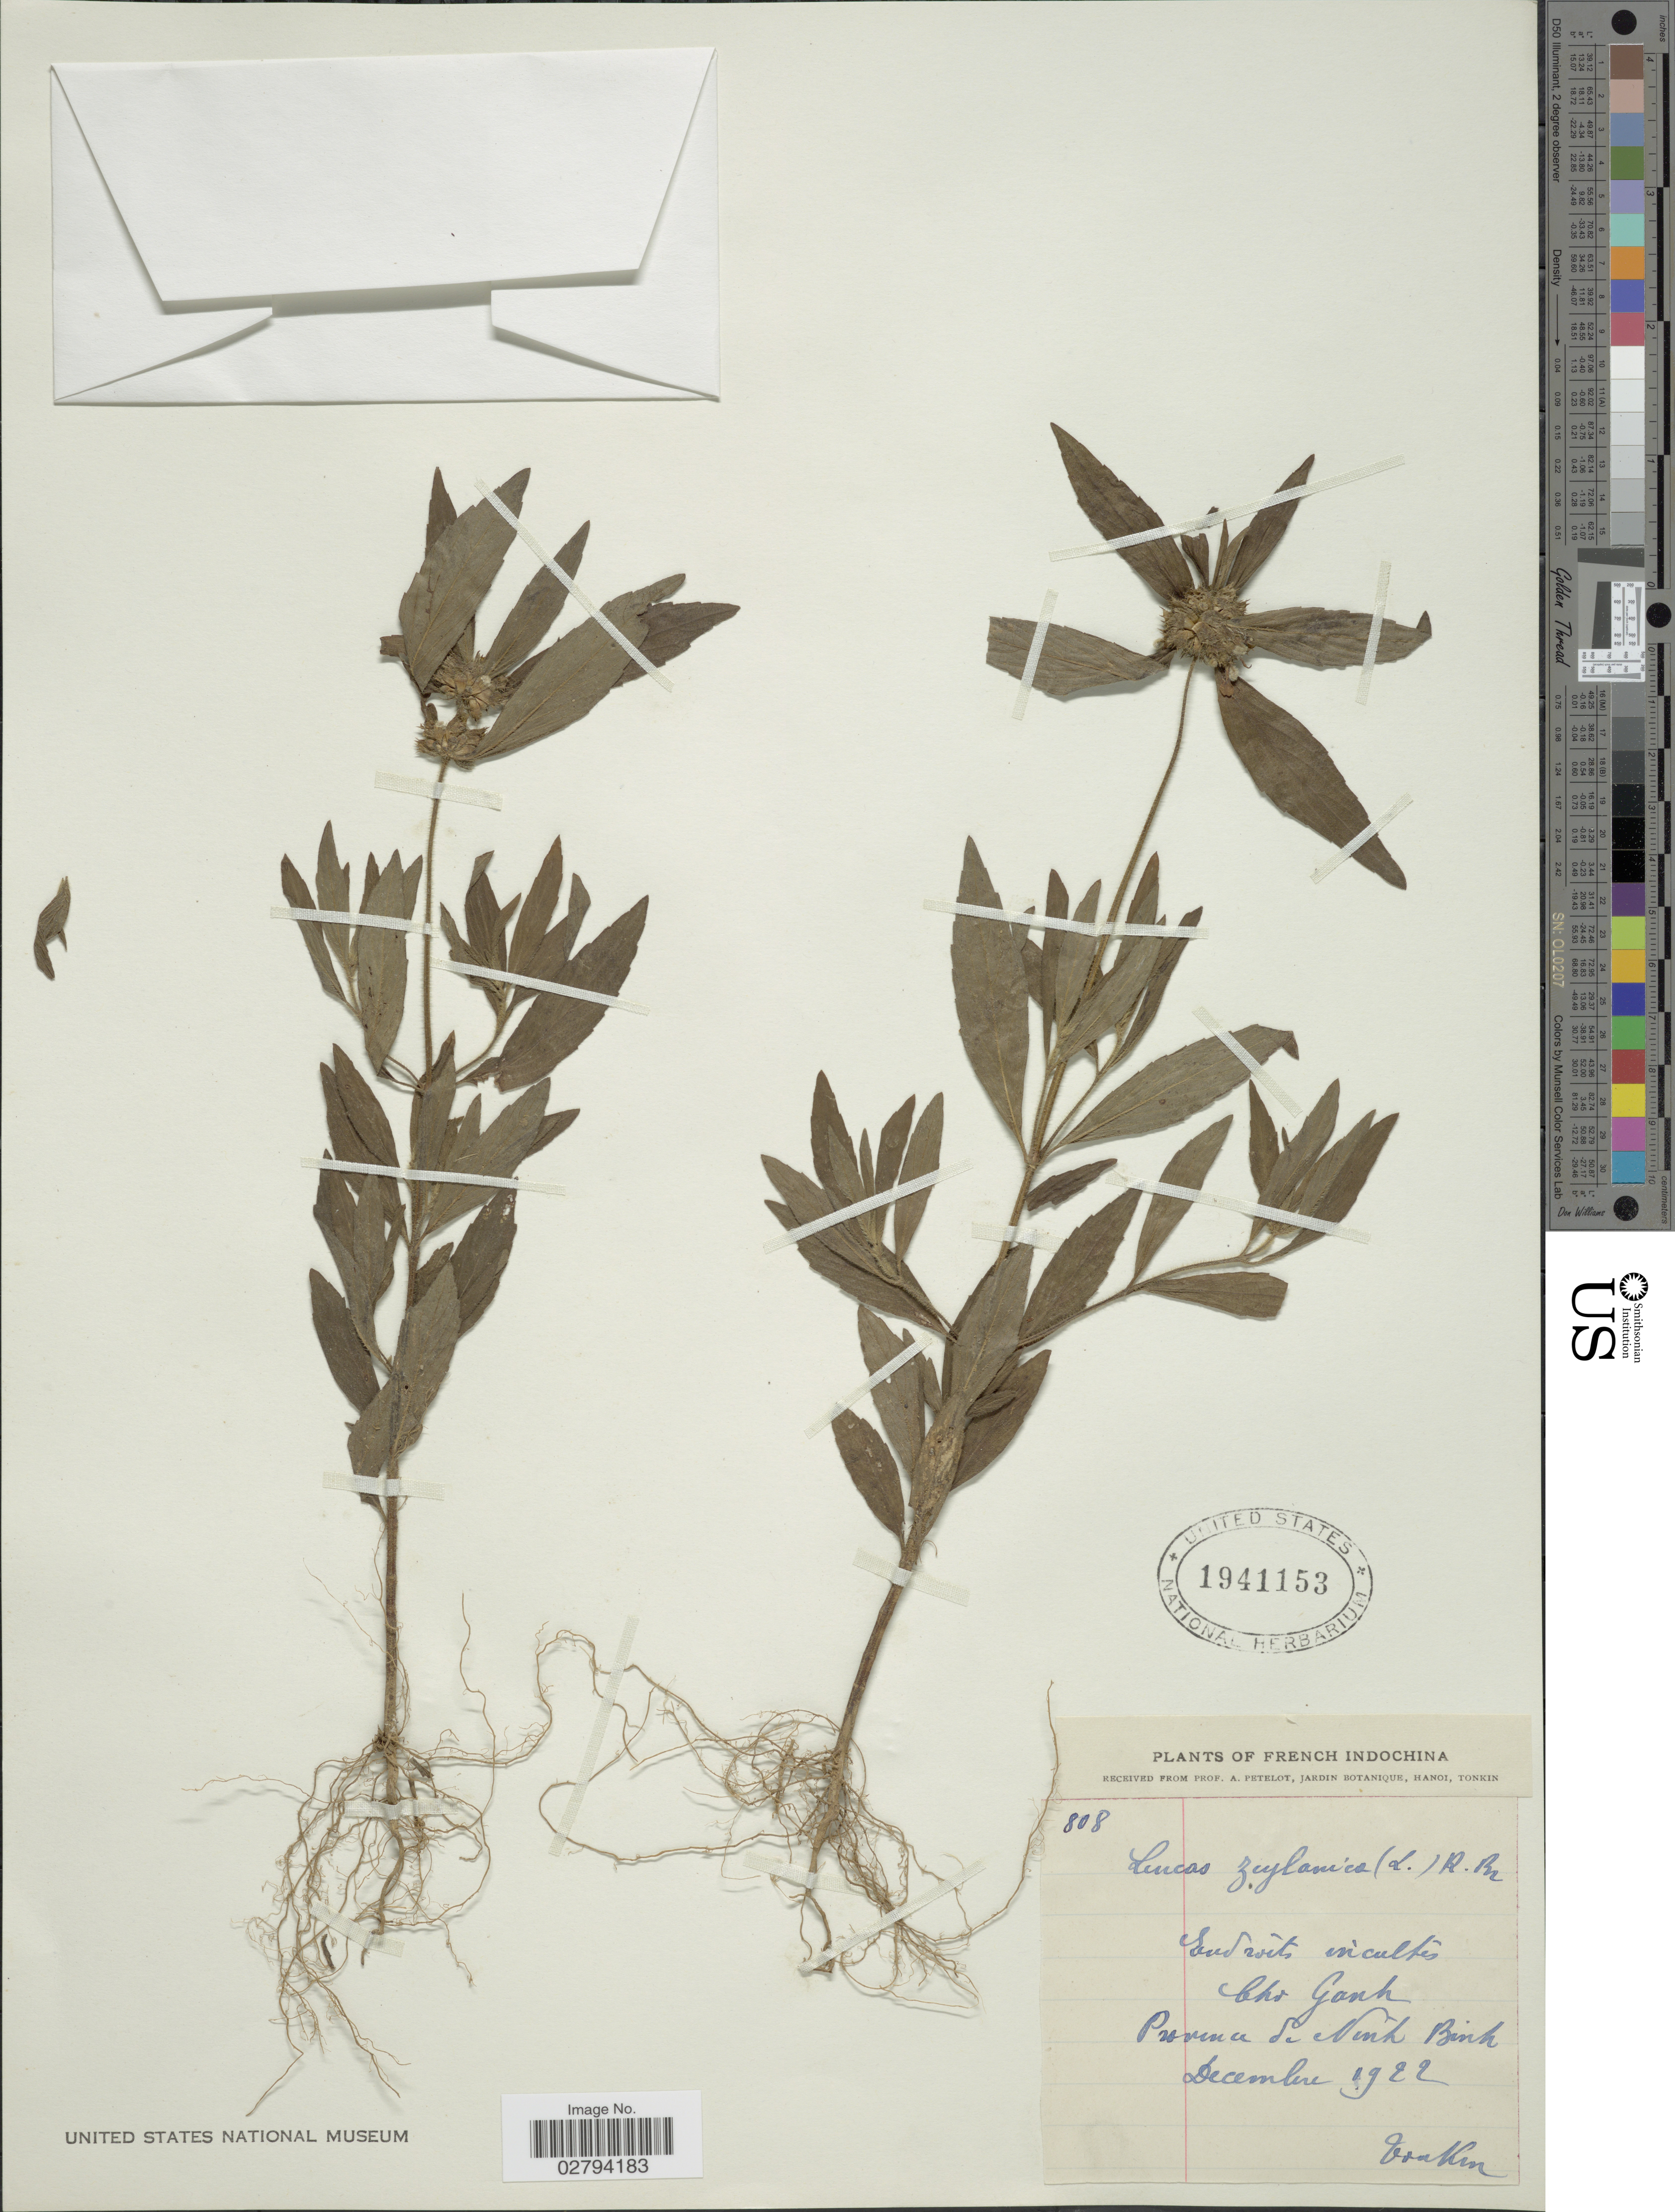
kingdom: Plantae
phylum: Tracheophyta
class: Magnoliopsida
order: Lamiales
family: Lamiaceae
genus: Leucas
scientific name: Leucas zeylanica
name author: (L.) W.T. Aiton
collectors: A. Petelot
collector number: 808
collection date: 1922-12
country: Vietnam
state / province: Ninh Binh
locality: Tonkin. French Indochina, Cho Ganh, Province de Ninh Binh.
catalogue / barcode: US 1941153